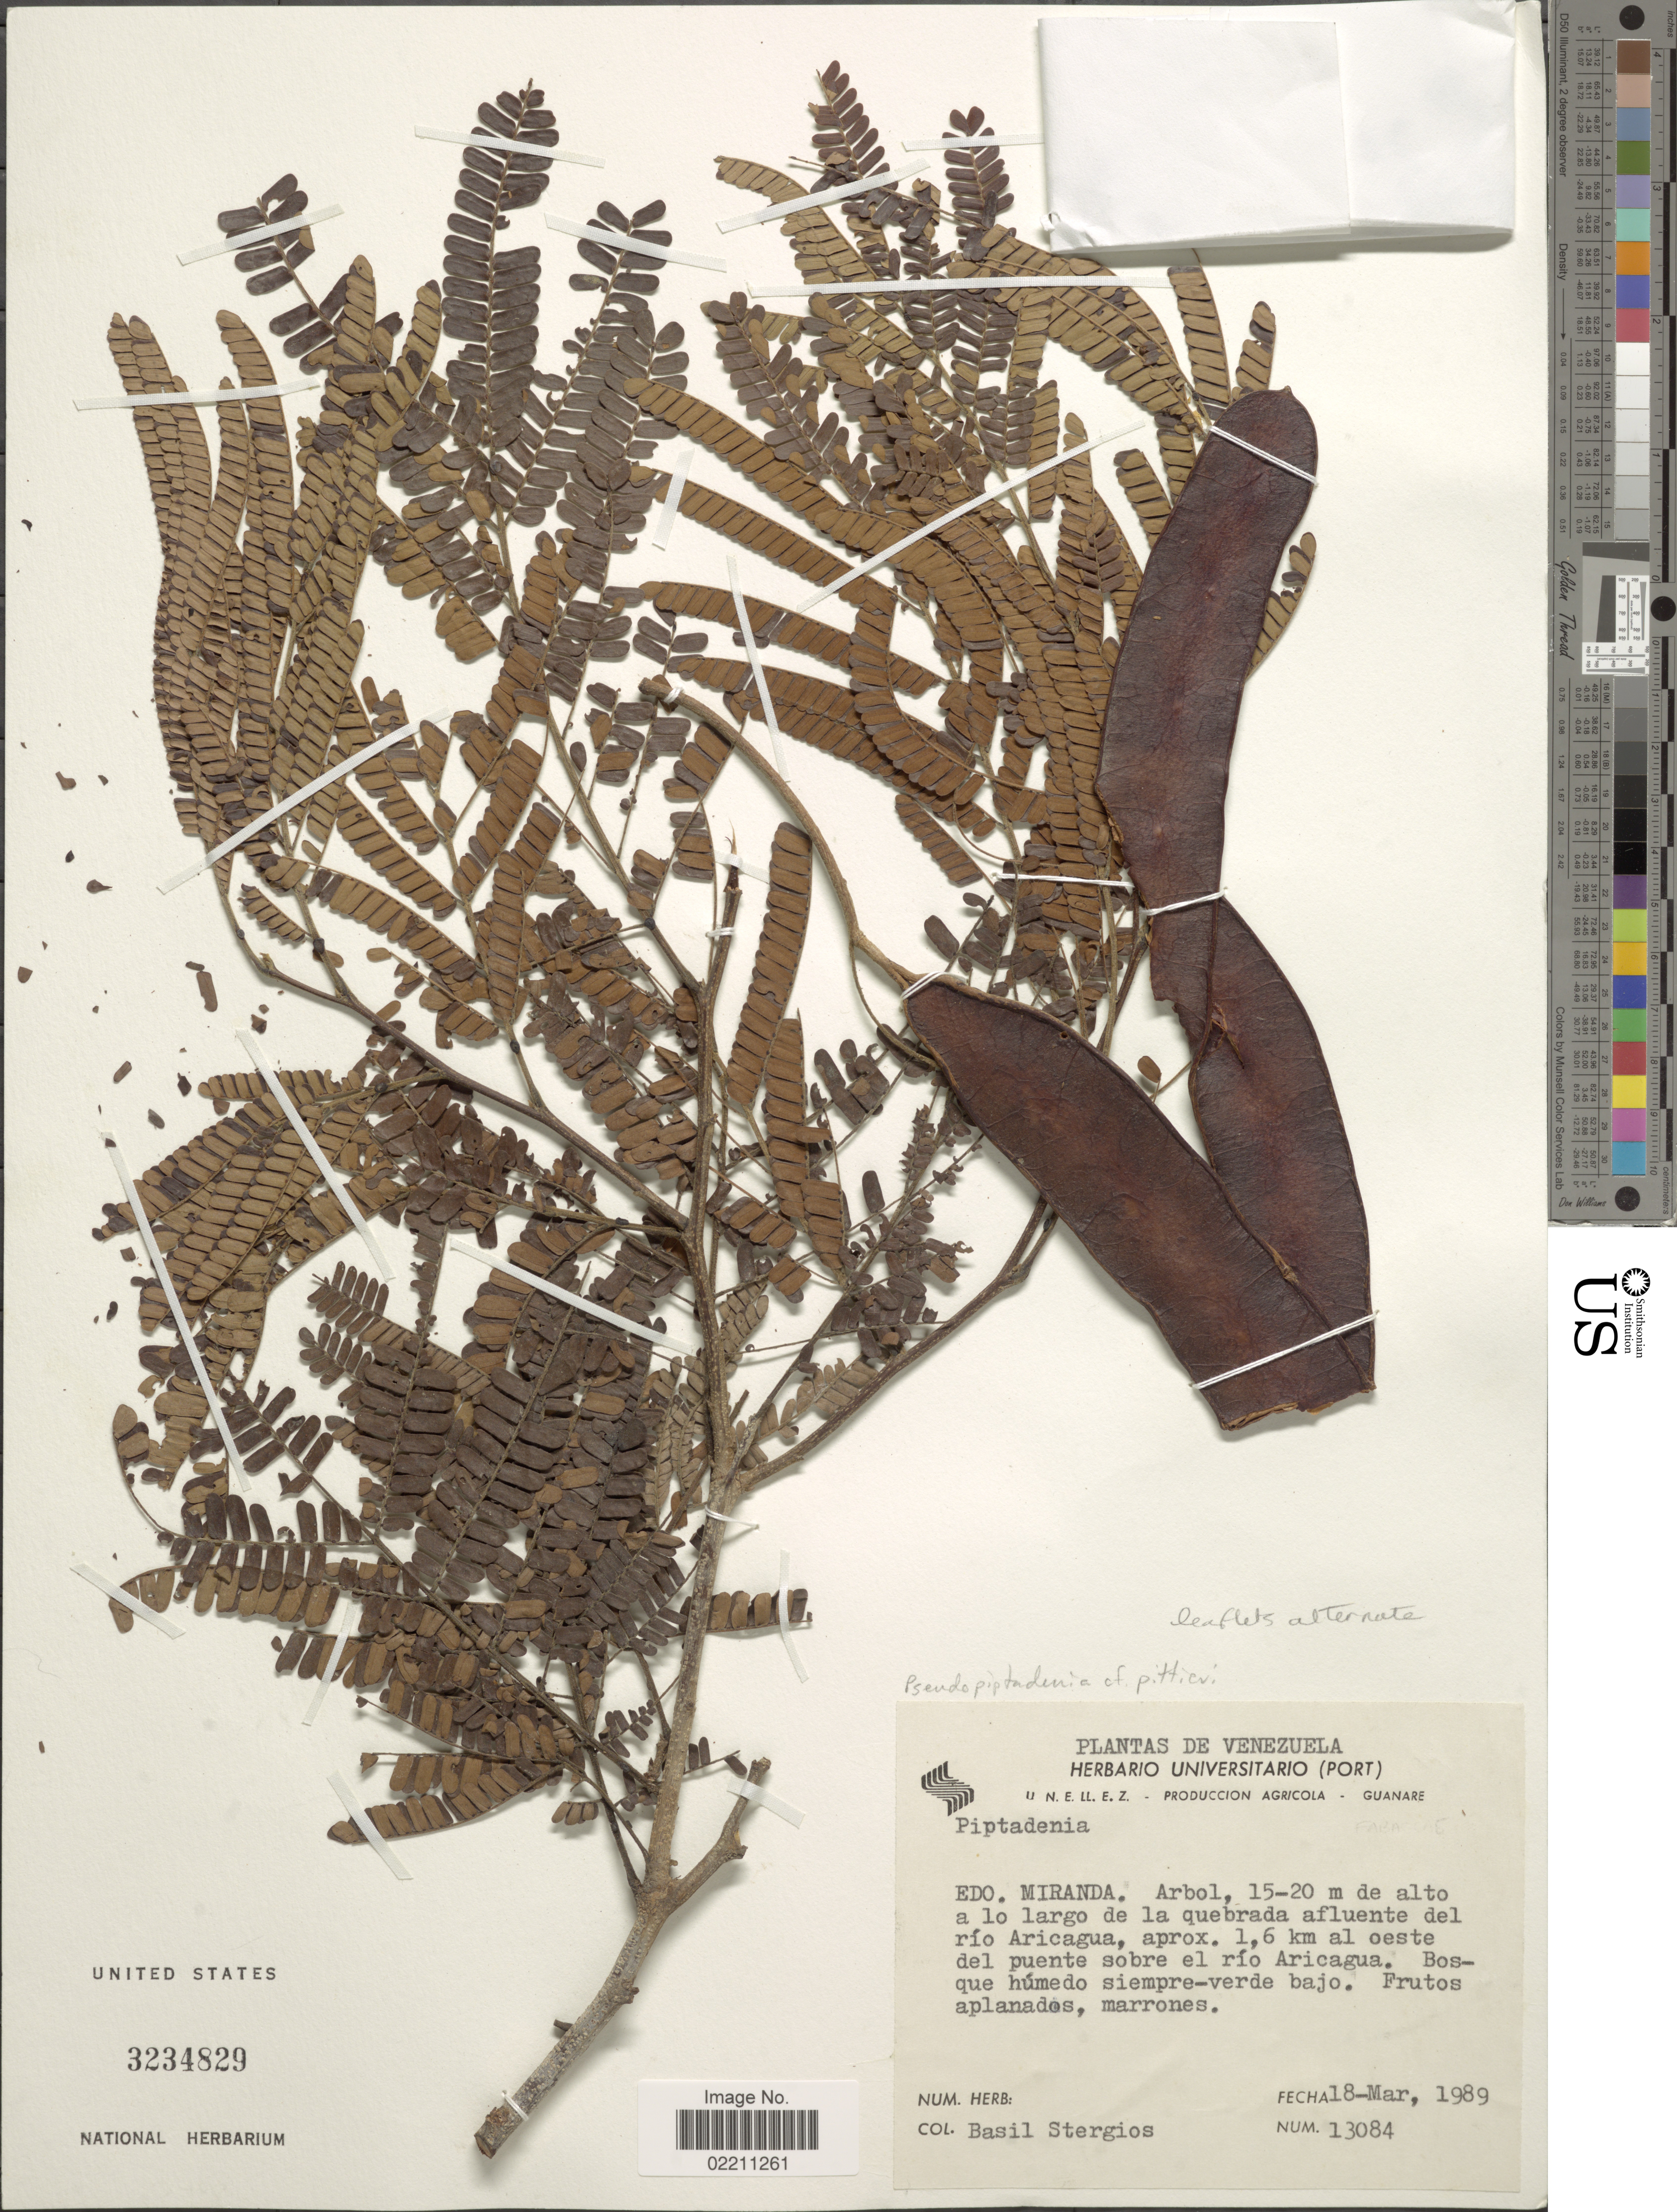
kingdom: Plantae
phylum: Tracheophyta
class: Magnoliopsida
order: Fabales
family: Fabaceae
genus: Piptadenia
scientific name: Piptadenia sp.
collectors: B. G. Stergios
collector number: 13084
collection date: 1989-03-18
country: Venezuela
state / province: Miranda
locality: Rio Aricagua, aprox 1.6 km E del Puente Siempre-verde bajo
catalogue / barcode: US 3234829